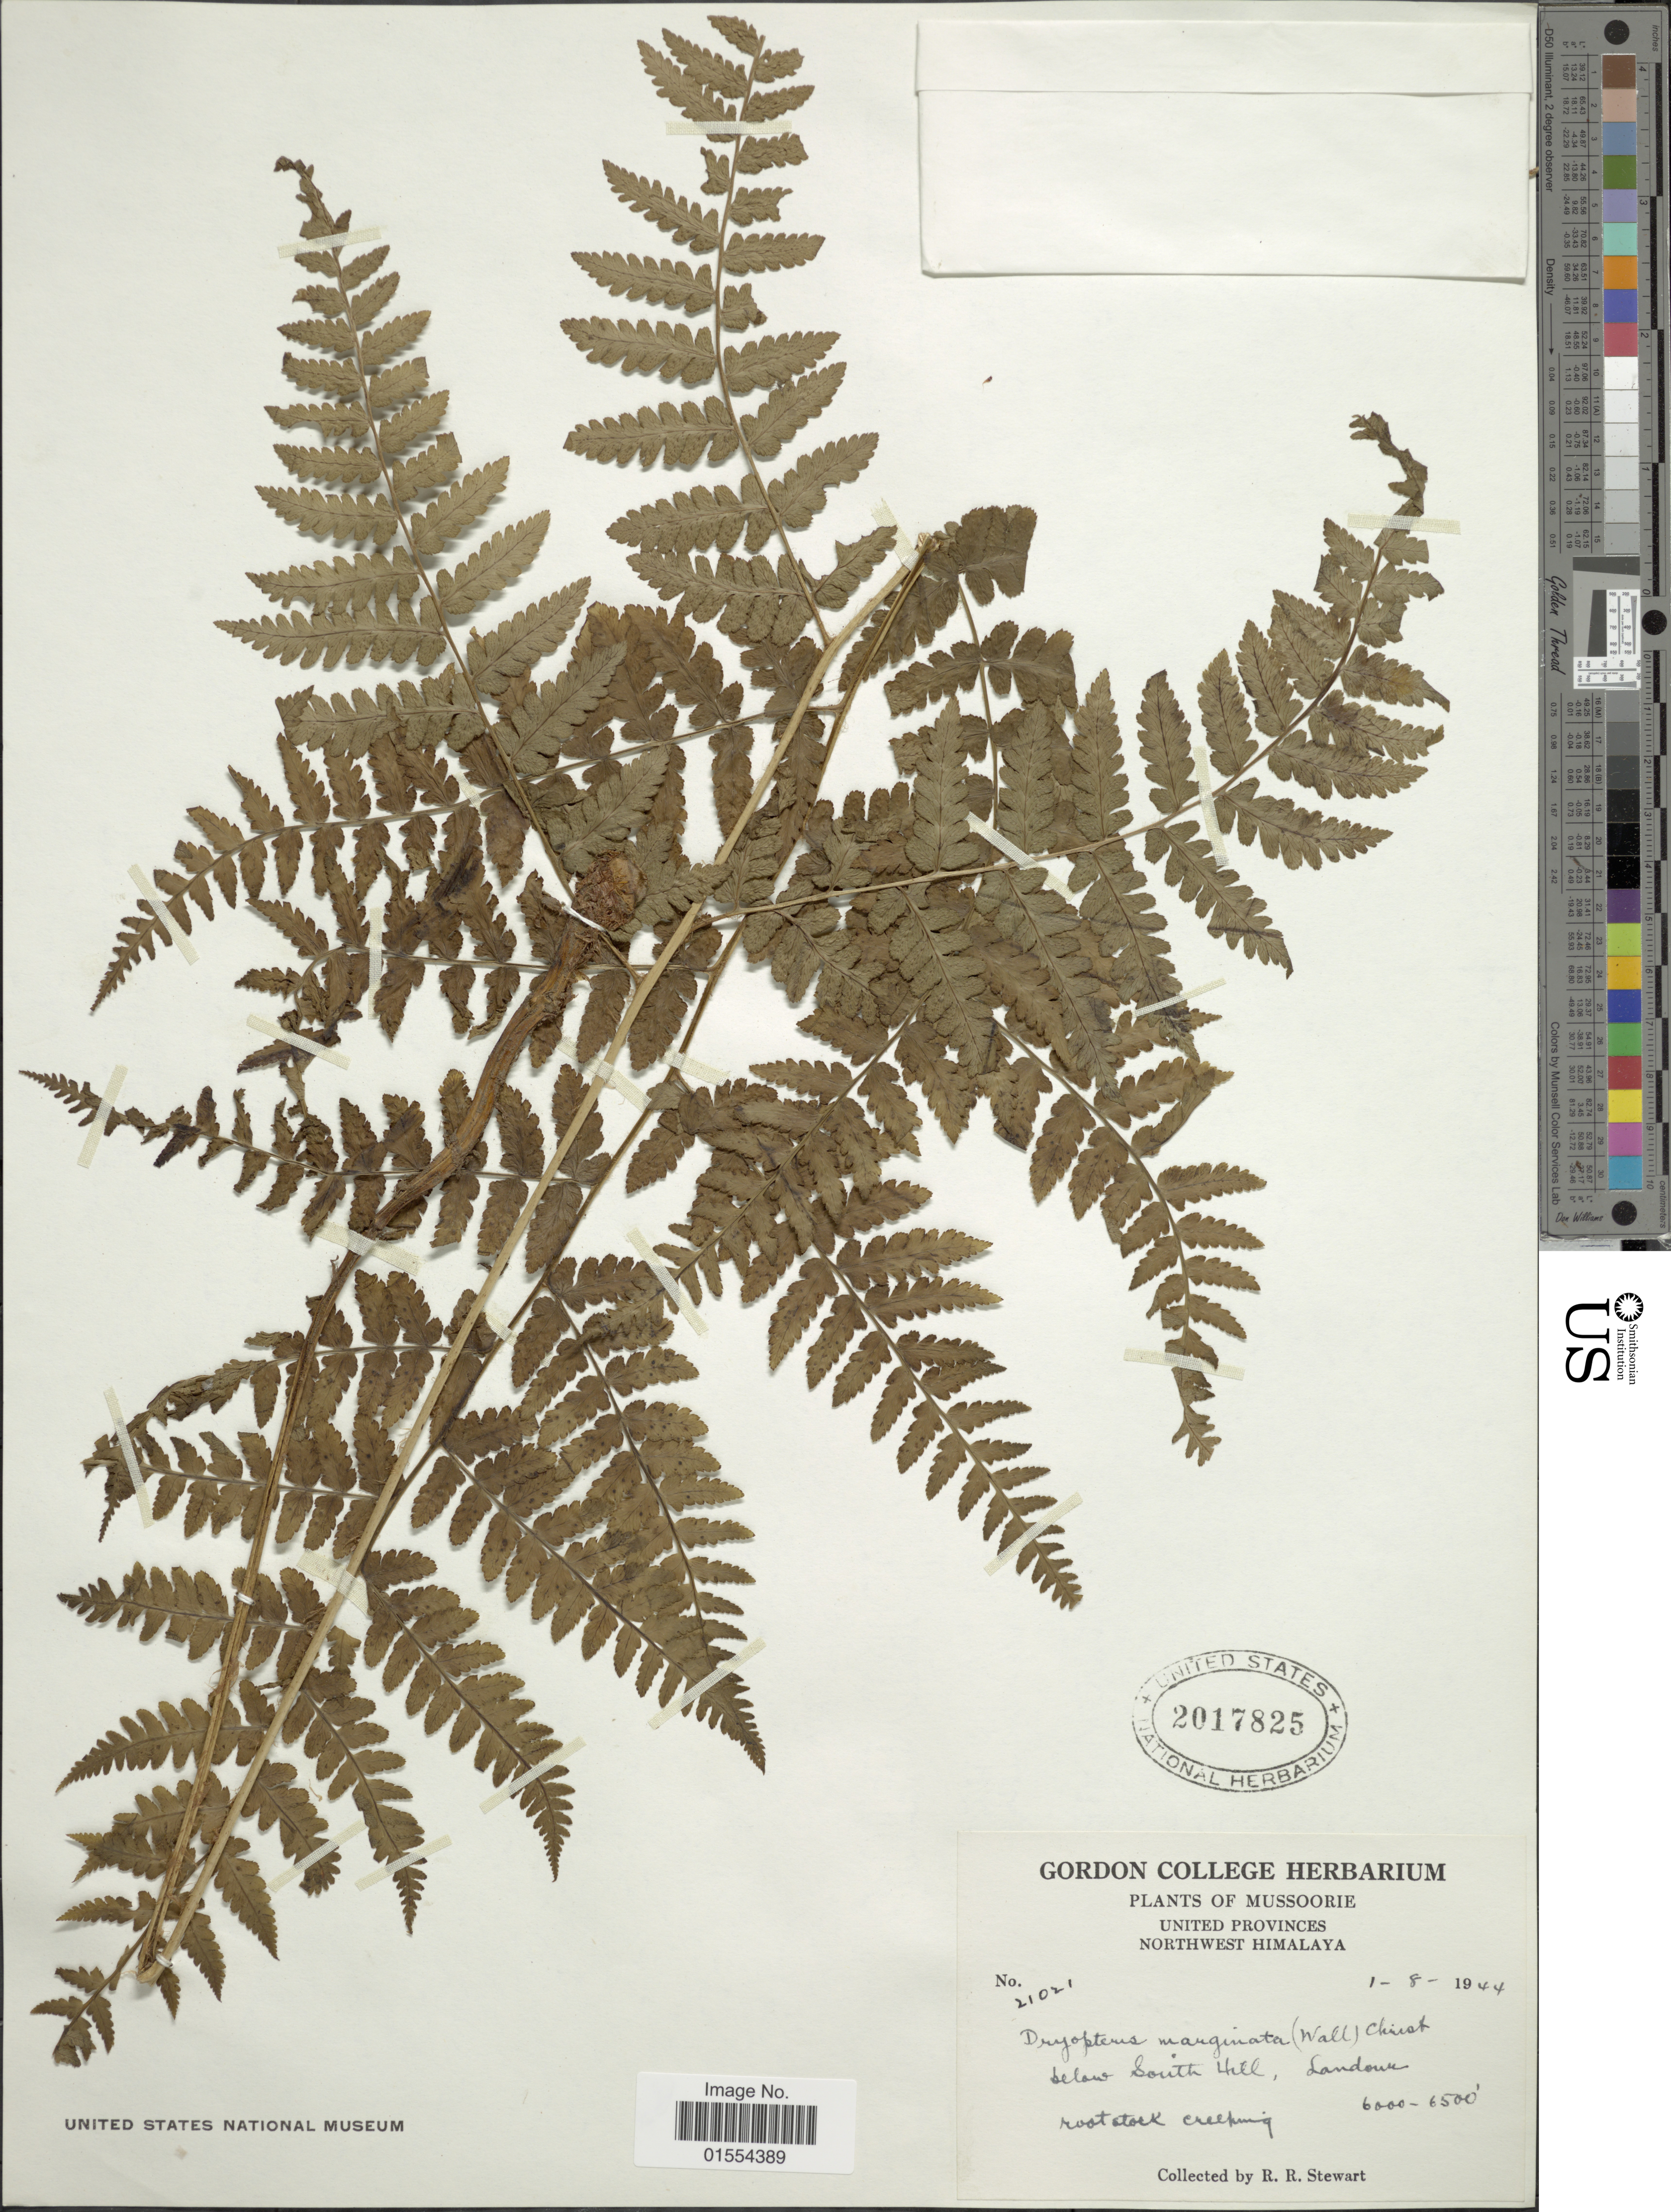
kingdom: Plantae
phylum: Tracheophyta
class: Polypodiopsida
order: Polypodiales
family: Dryopteridaceae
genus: Dryopteris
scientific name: Dryopteris marginata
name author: Christ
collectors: R. R. Stewart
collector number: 21021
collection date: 1944-08-01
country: India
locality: Mussoorie, United Provinces, Northwest Himalaya, below South Hill, Landour.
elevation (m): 1829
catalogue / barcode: US 201825